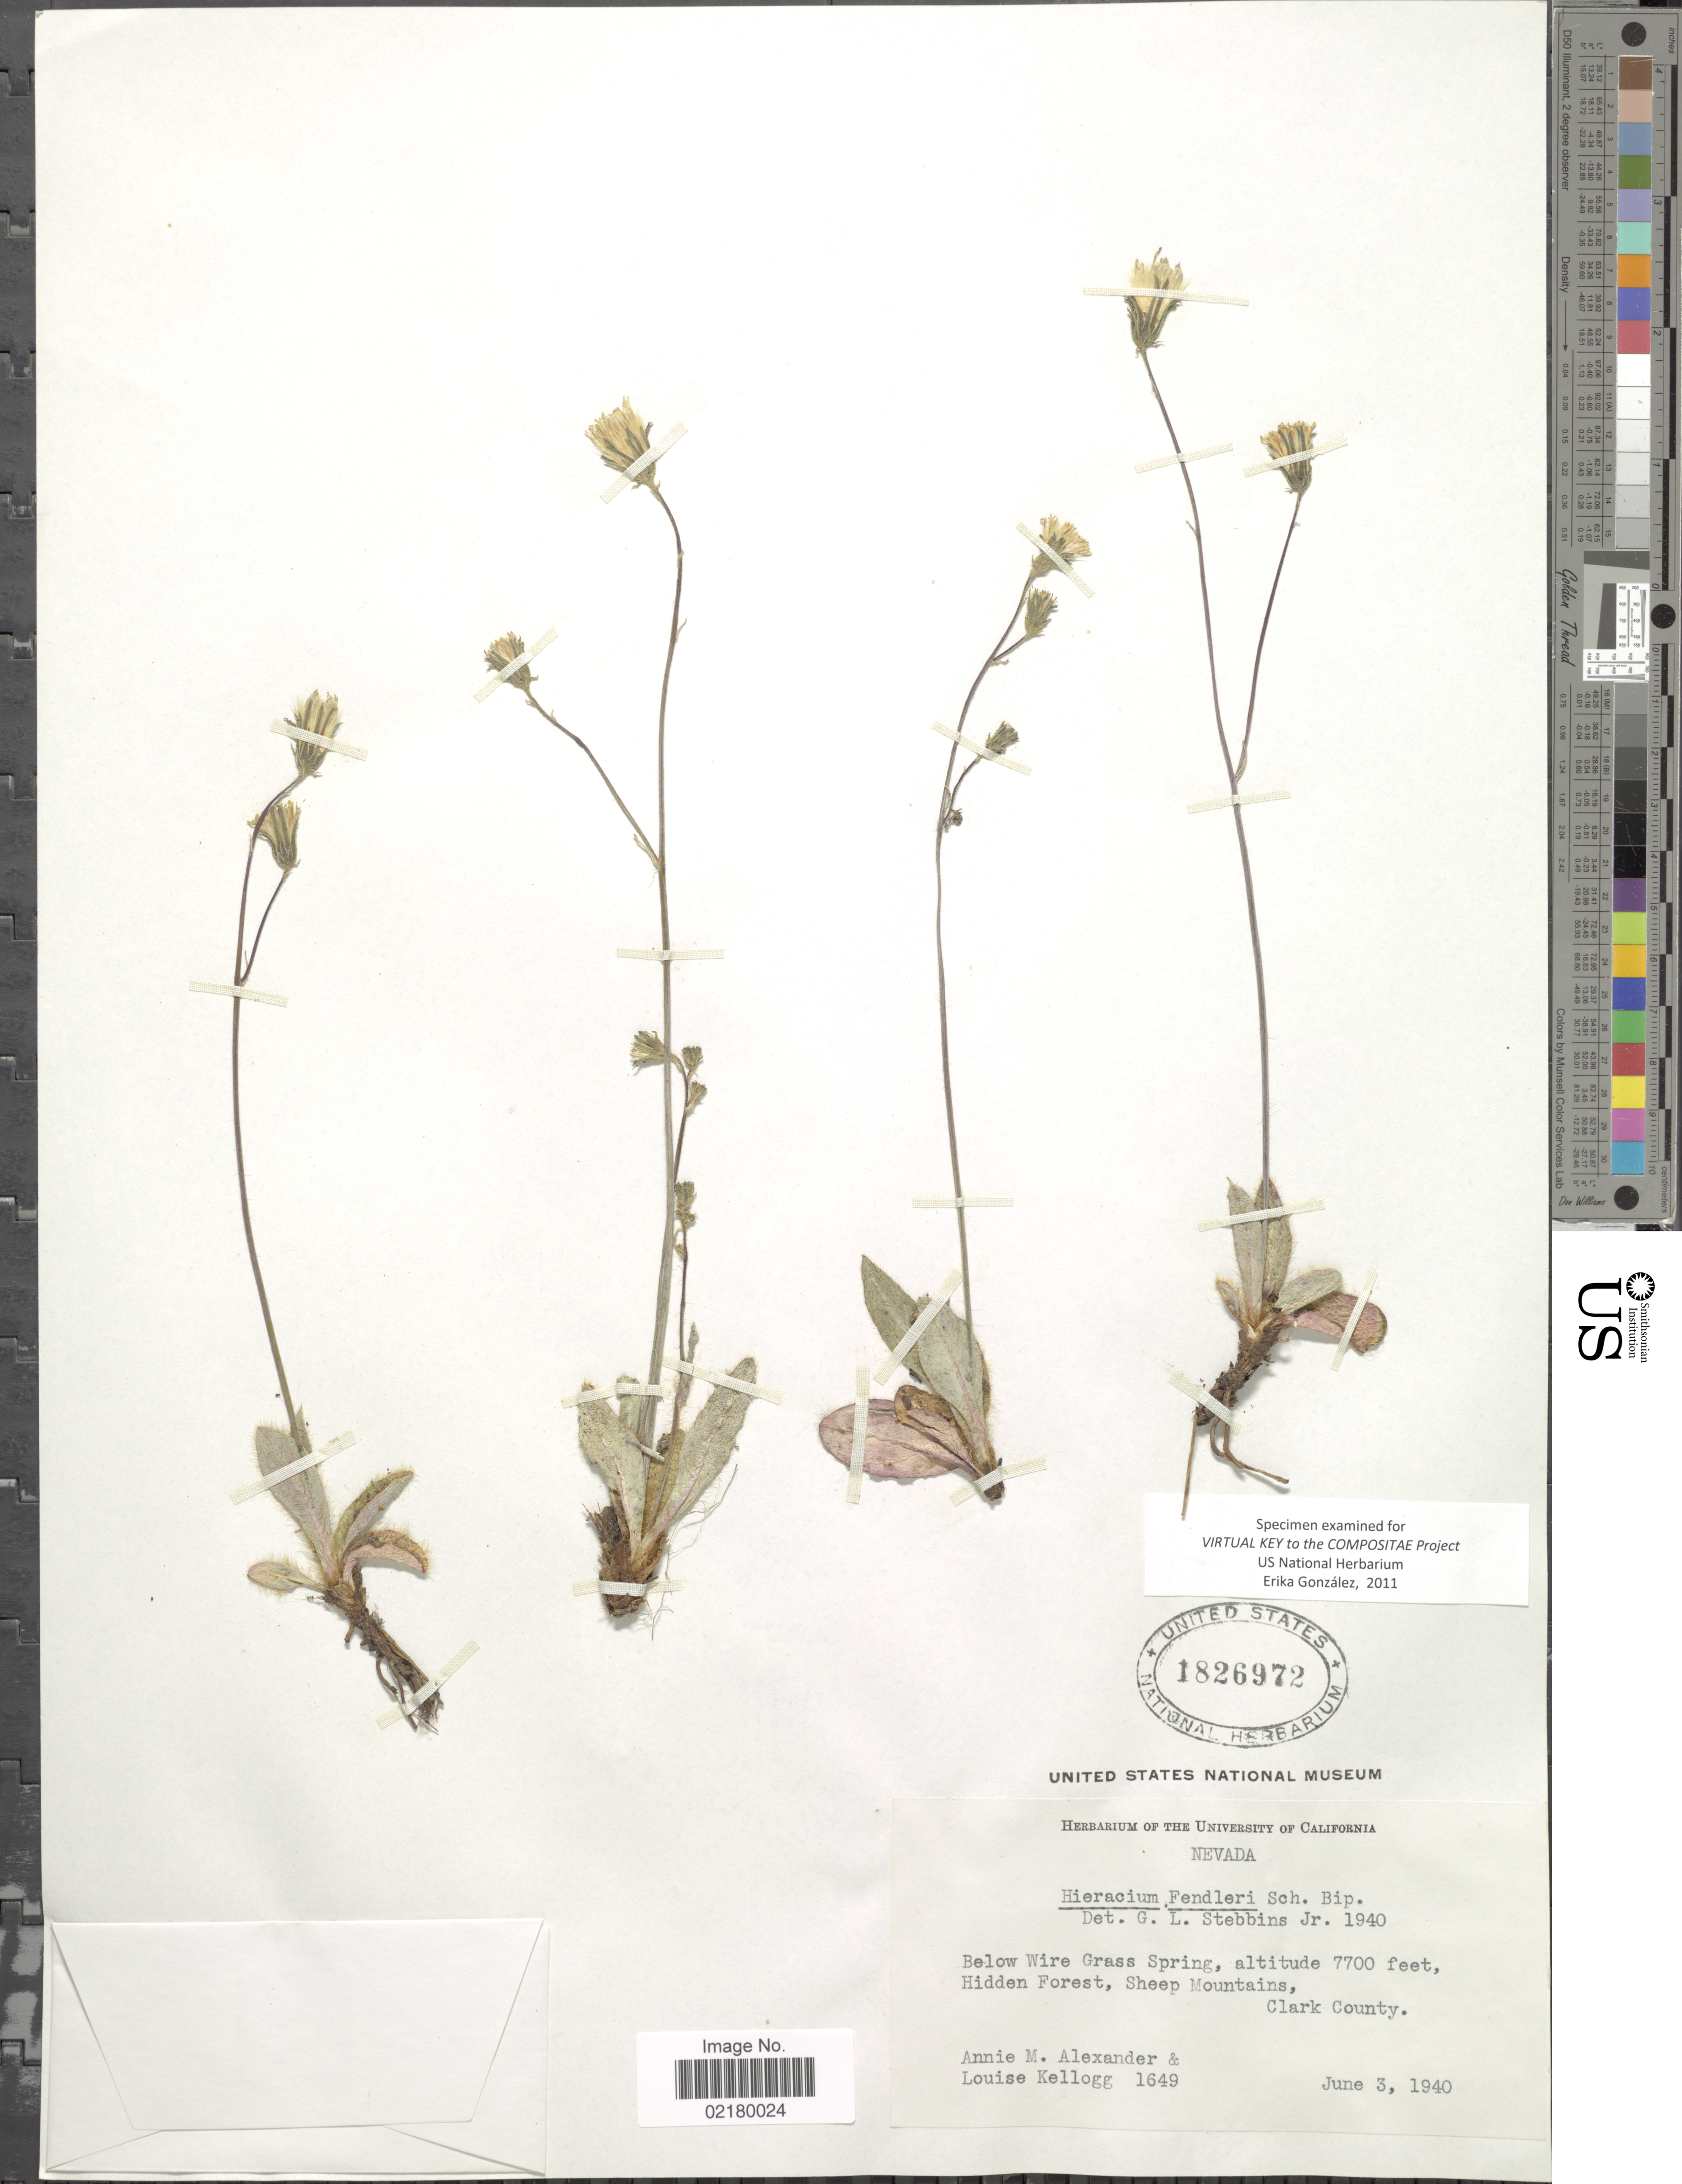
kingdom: Plantae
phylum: Tracheophyta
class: Magnoliopsida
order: Asterales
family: Asteraceae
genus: Hieracium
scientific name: Hieracium fendleri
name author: Sch. Bip.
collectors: A. M. Alexander & L. Kellogg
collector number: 1649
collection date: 1940-06-03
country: United States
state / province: Nevada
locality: Below Wire Grass Spring, Hidden Forrest, Sheep Mountains, Clark County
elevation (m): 2347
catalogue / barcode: US 1826972